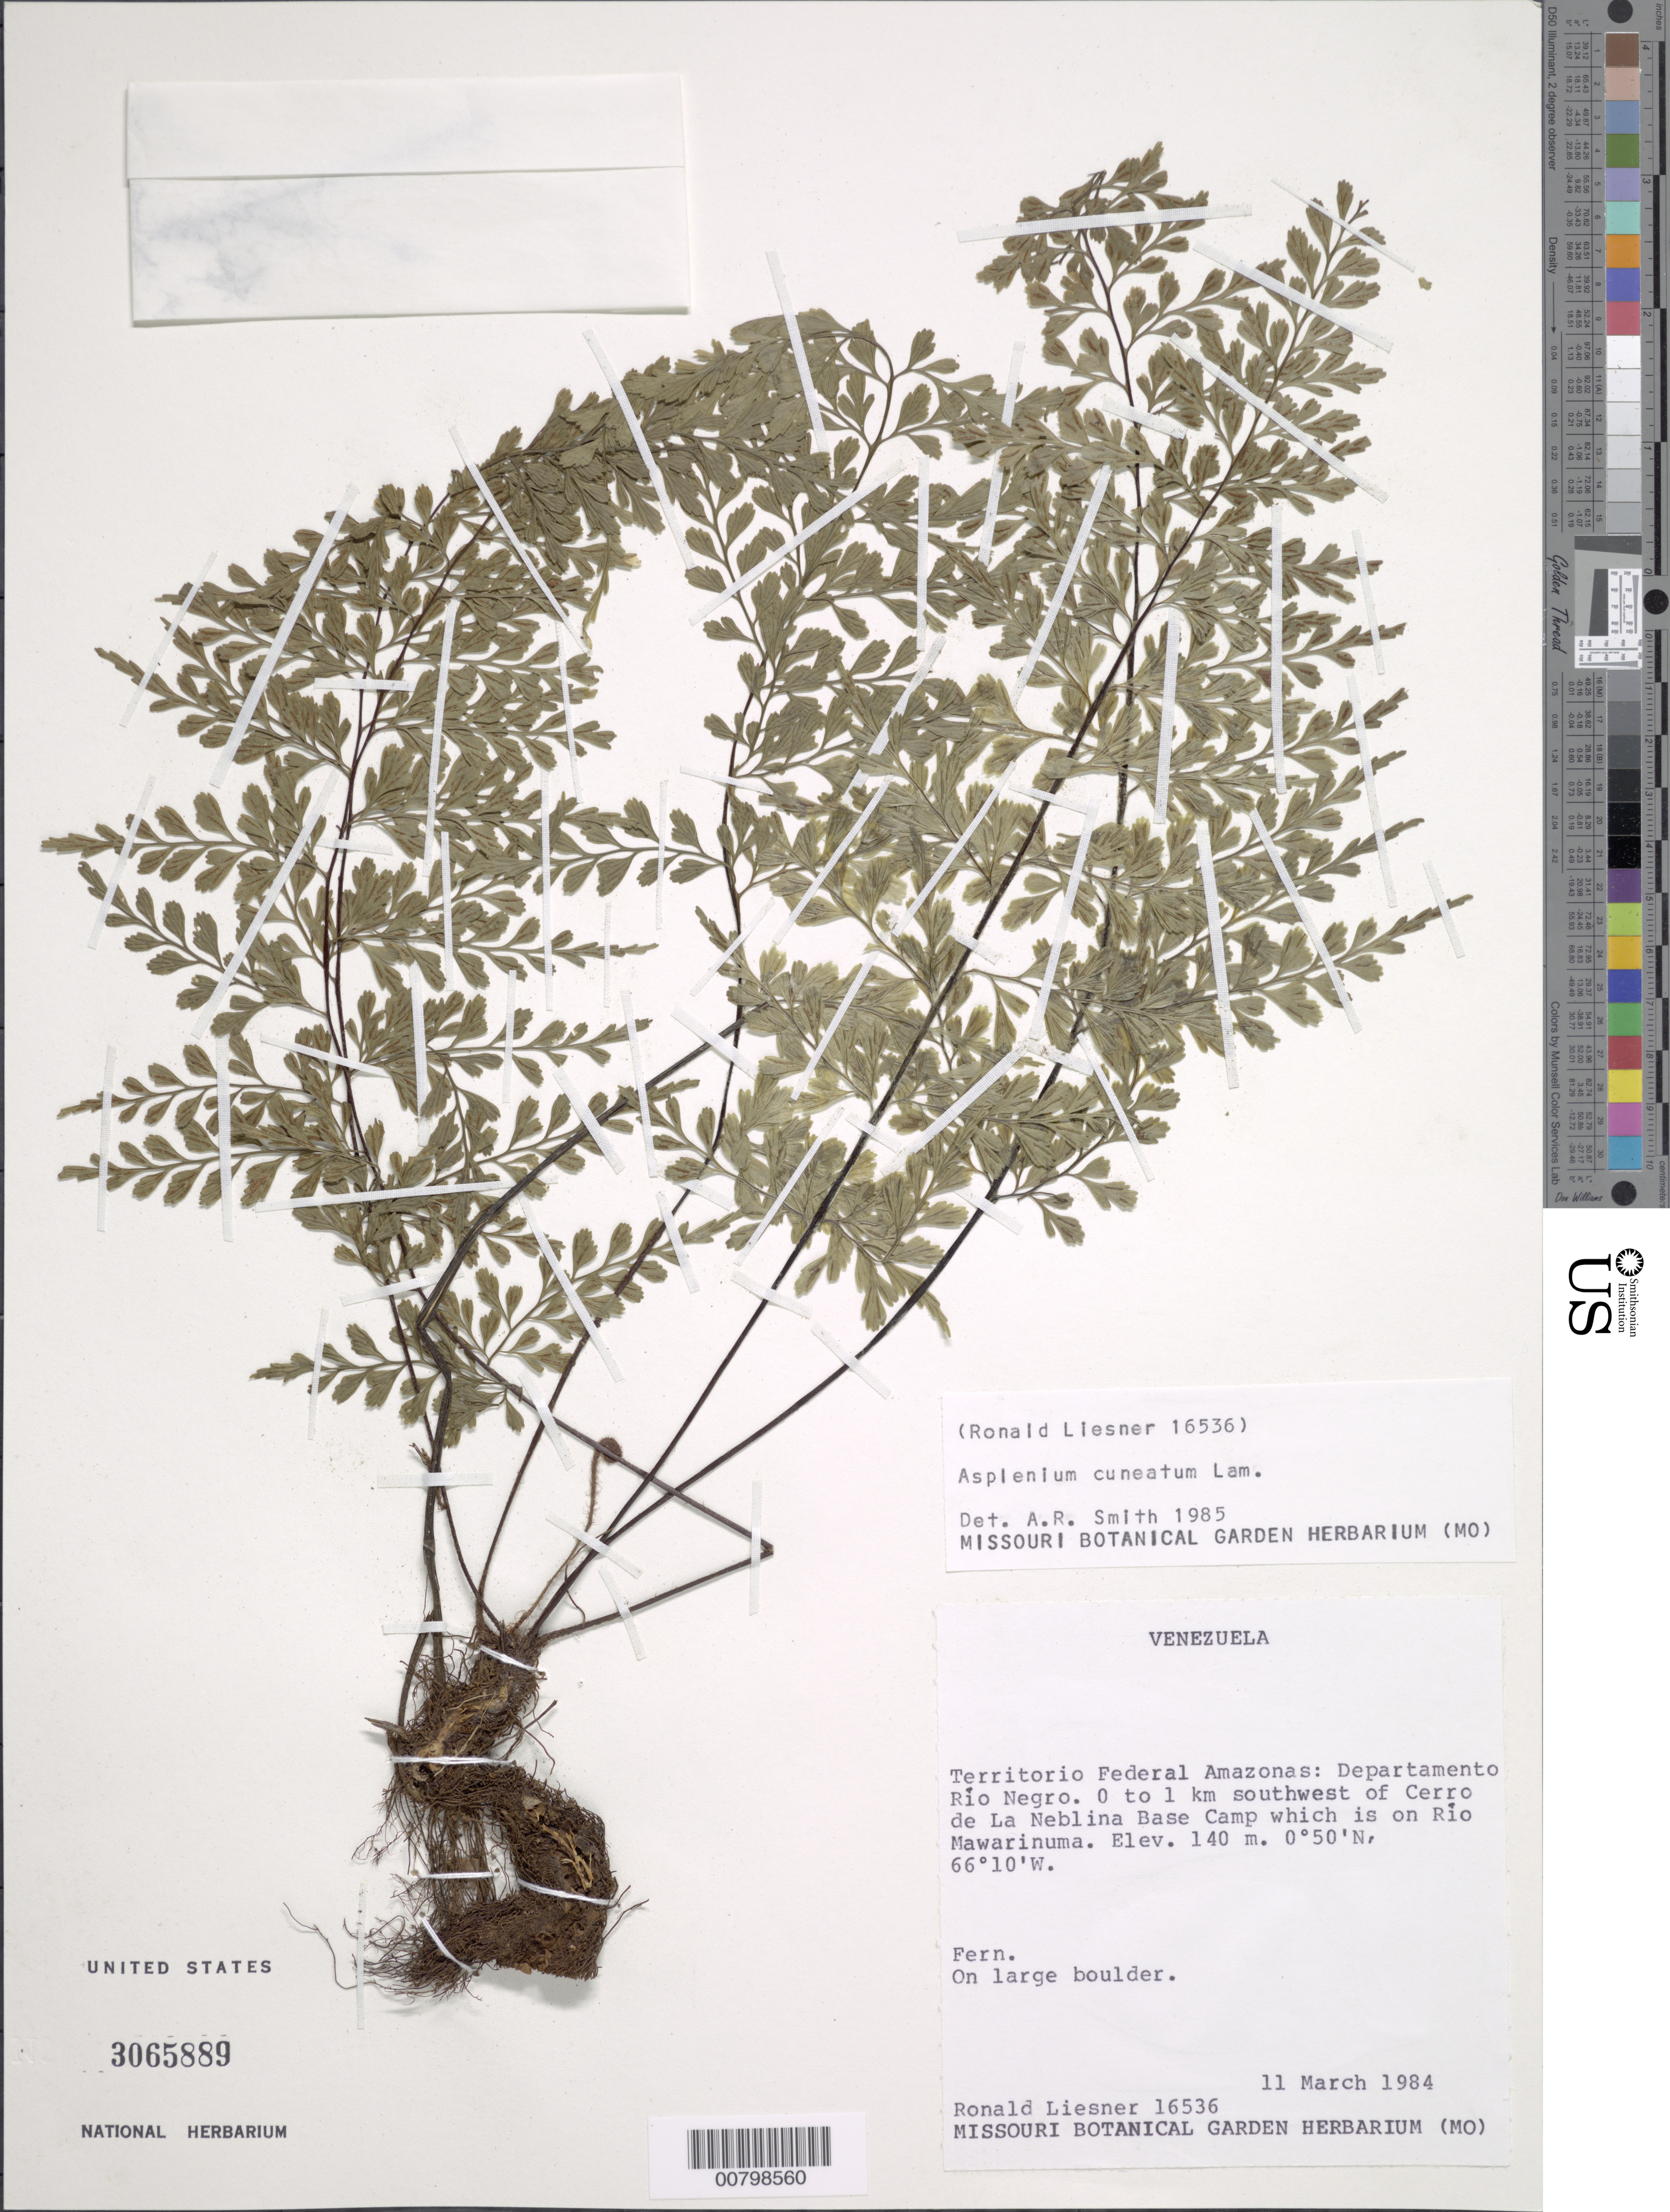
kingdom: Plantae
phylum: Tracheophyta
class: Polypodiopsida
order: Polypodiales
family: Aspleniaceae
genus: Asplenium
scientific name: Asplenium cuneatum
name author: Lam.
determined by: Smith, Alan R., (UC)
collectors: R. L. Liesner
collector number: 16536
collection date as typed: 11-Mar-84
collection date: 1984-03-11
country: Venezuela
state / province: Amazonas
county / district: Río Negro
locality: Río Mawarinuma, 0-1 km SW of Cerro de La Neblina Base Camp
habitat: Large boulder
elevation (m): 140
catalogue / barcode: US 3065889